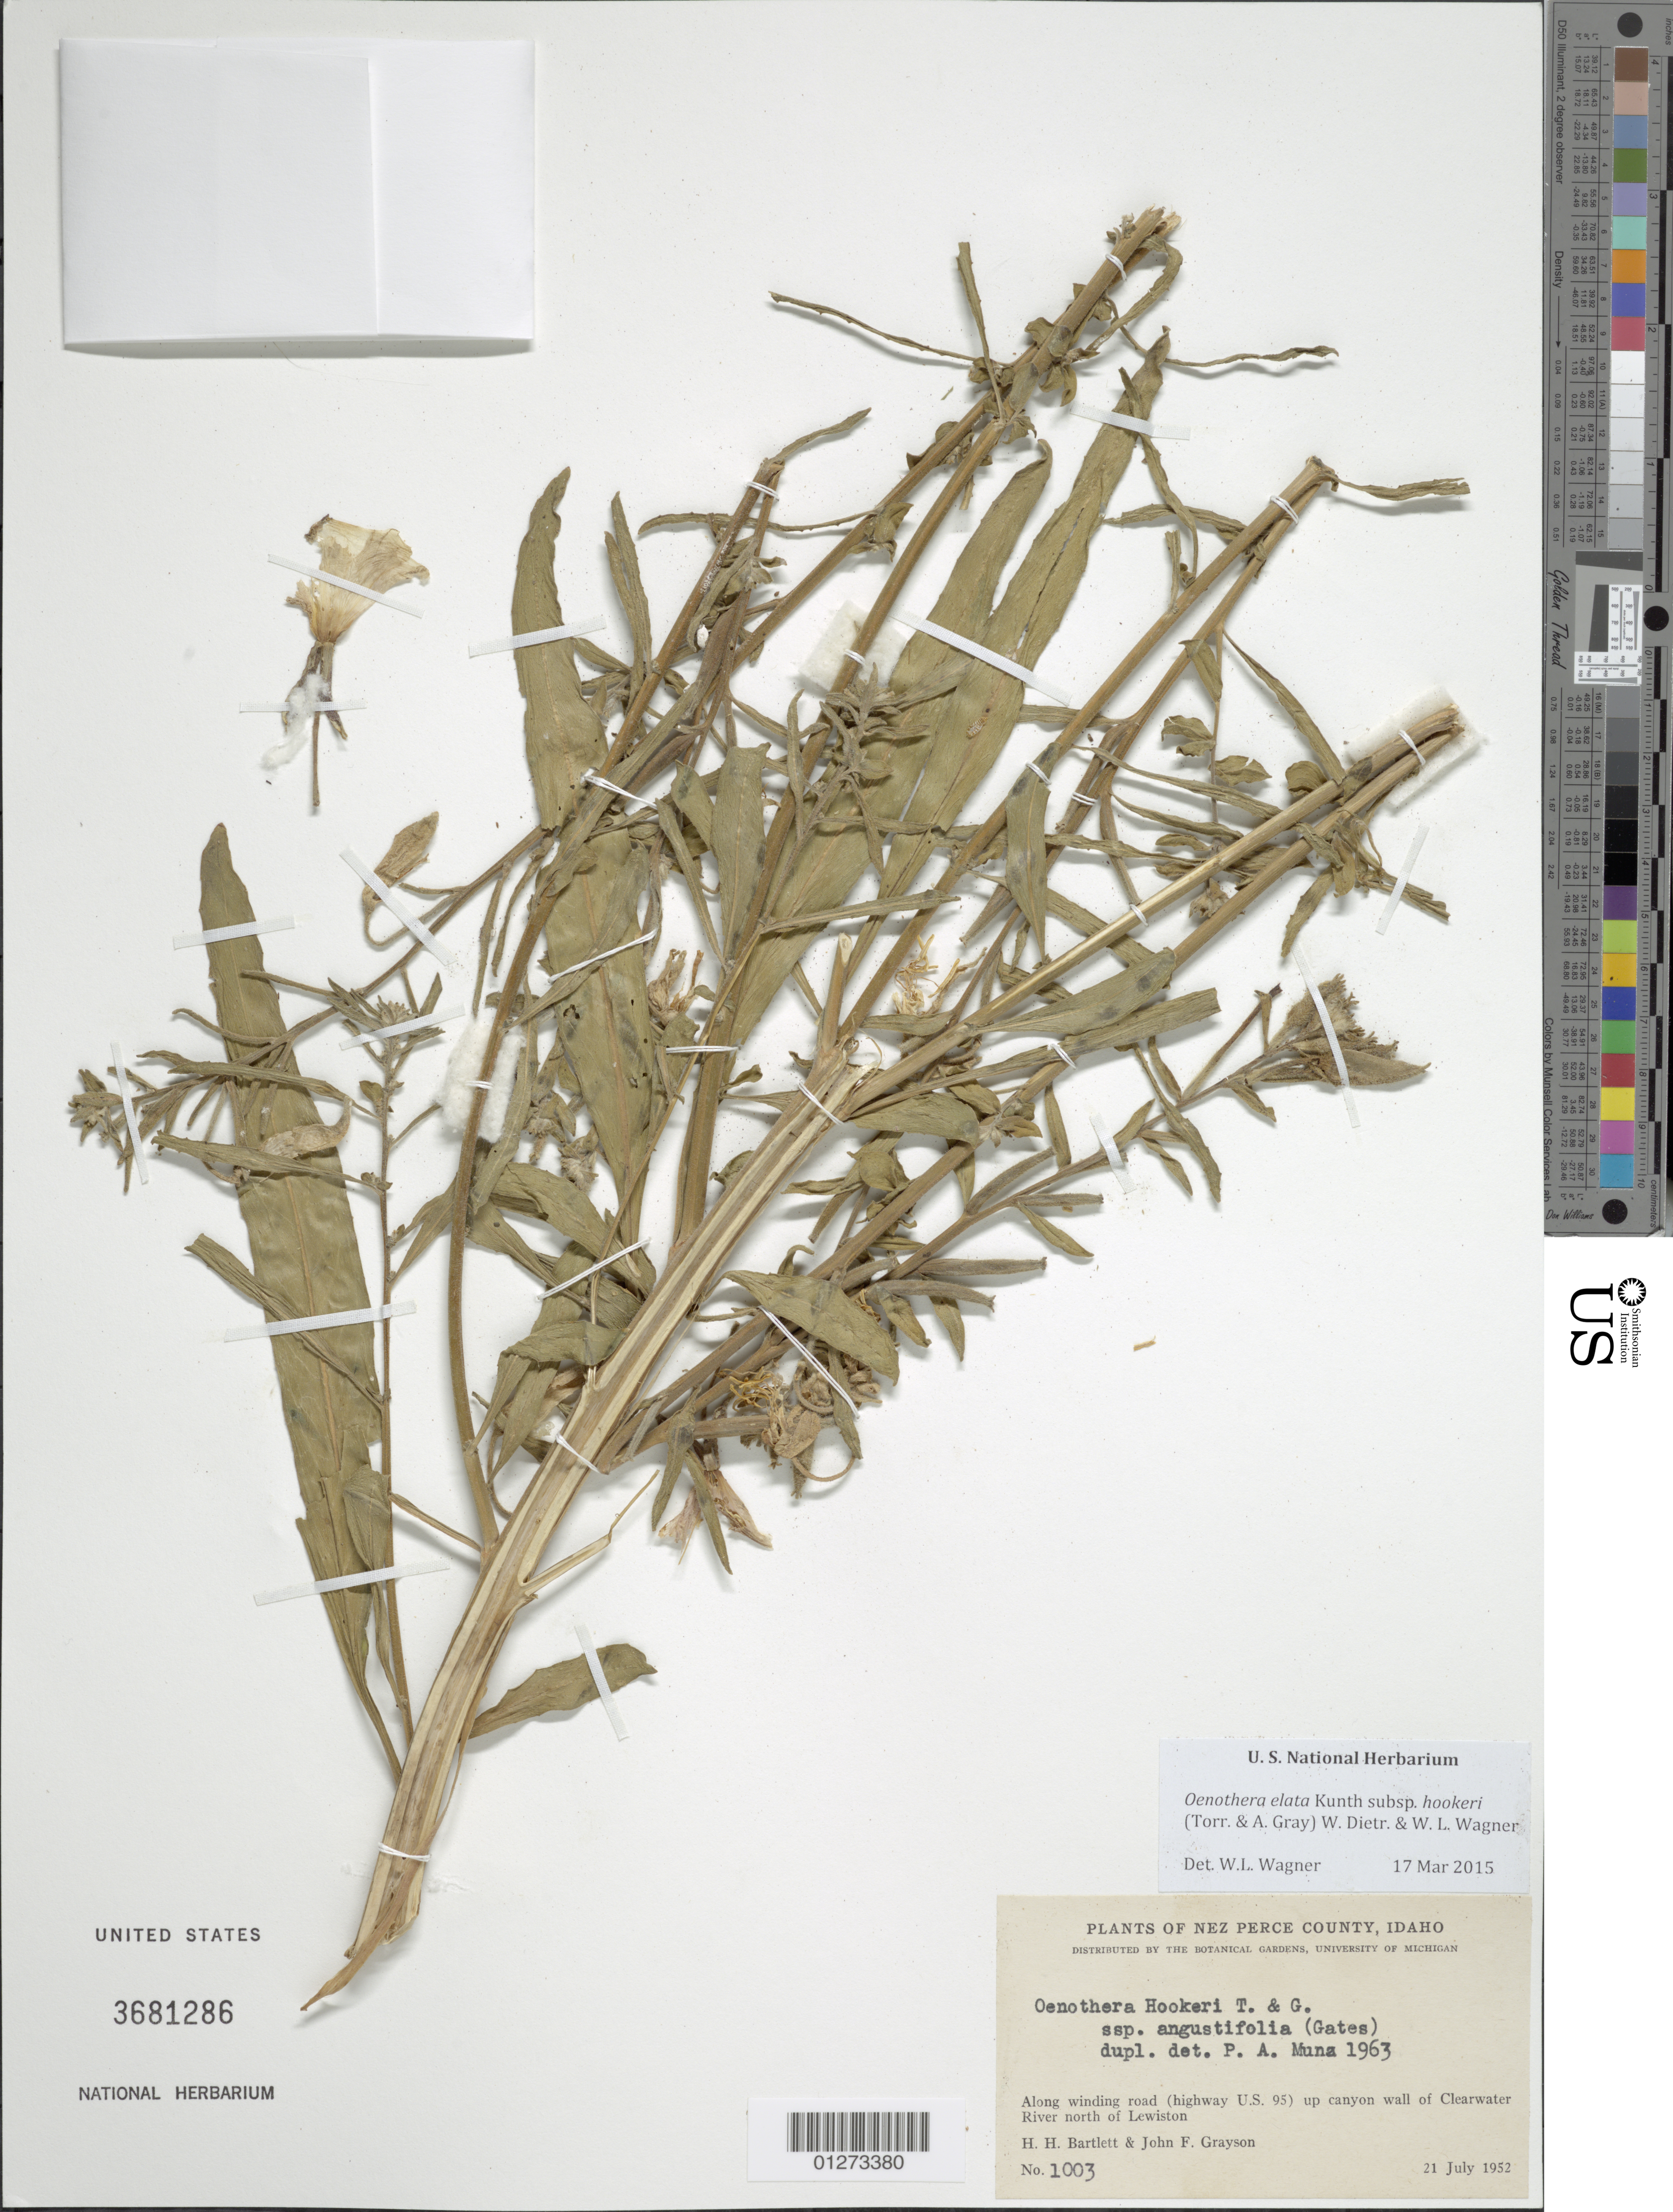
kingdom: Plantae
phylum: Tracheophyta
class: Magnoliopsida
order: Myrtales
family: Onagraceae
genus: Oenothera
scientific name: Oenothera elata subsp. hookeri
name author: (Torr. & A. Gray) W. Dietr. & W.L. Wagner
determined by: Wagner, W. L., (BOT), Smithsonian Institution - National Museum of Natural History (UNITED STATES)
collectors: H. H. Bartlett & J. Grayson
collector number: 1003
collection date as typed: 21 Jul 1952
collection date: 1952-07-21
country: United States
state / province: Idaho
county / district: Nez Perce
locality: Along winding road (highway US 95) up canyon wall of Clearwater River north of Lewiston.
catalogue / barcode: US 3681286